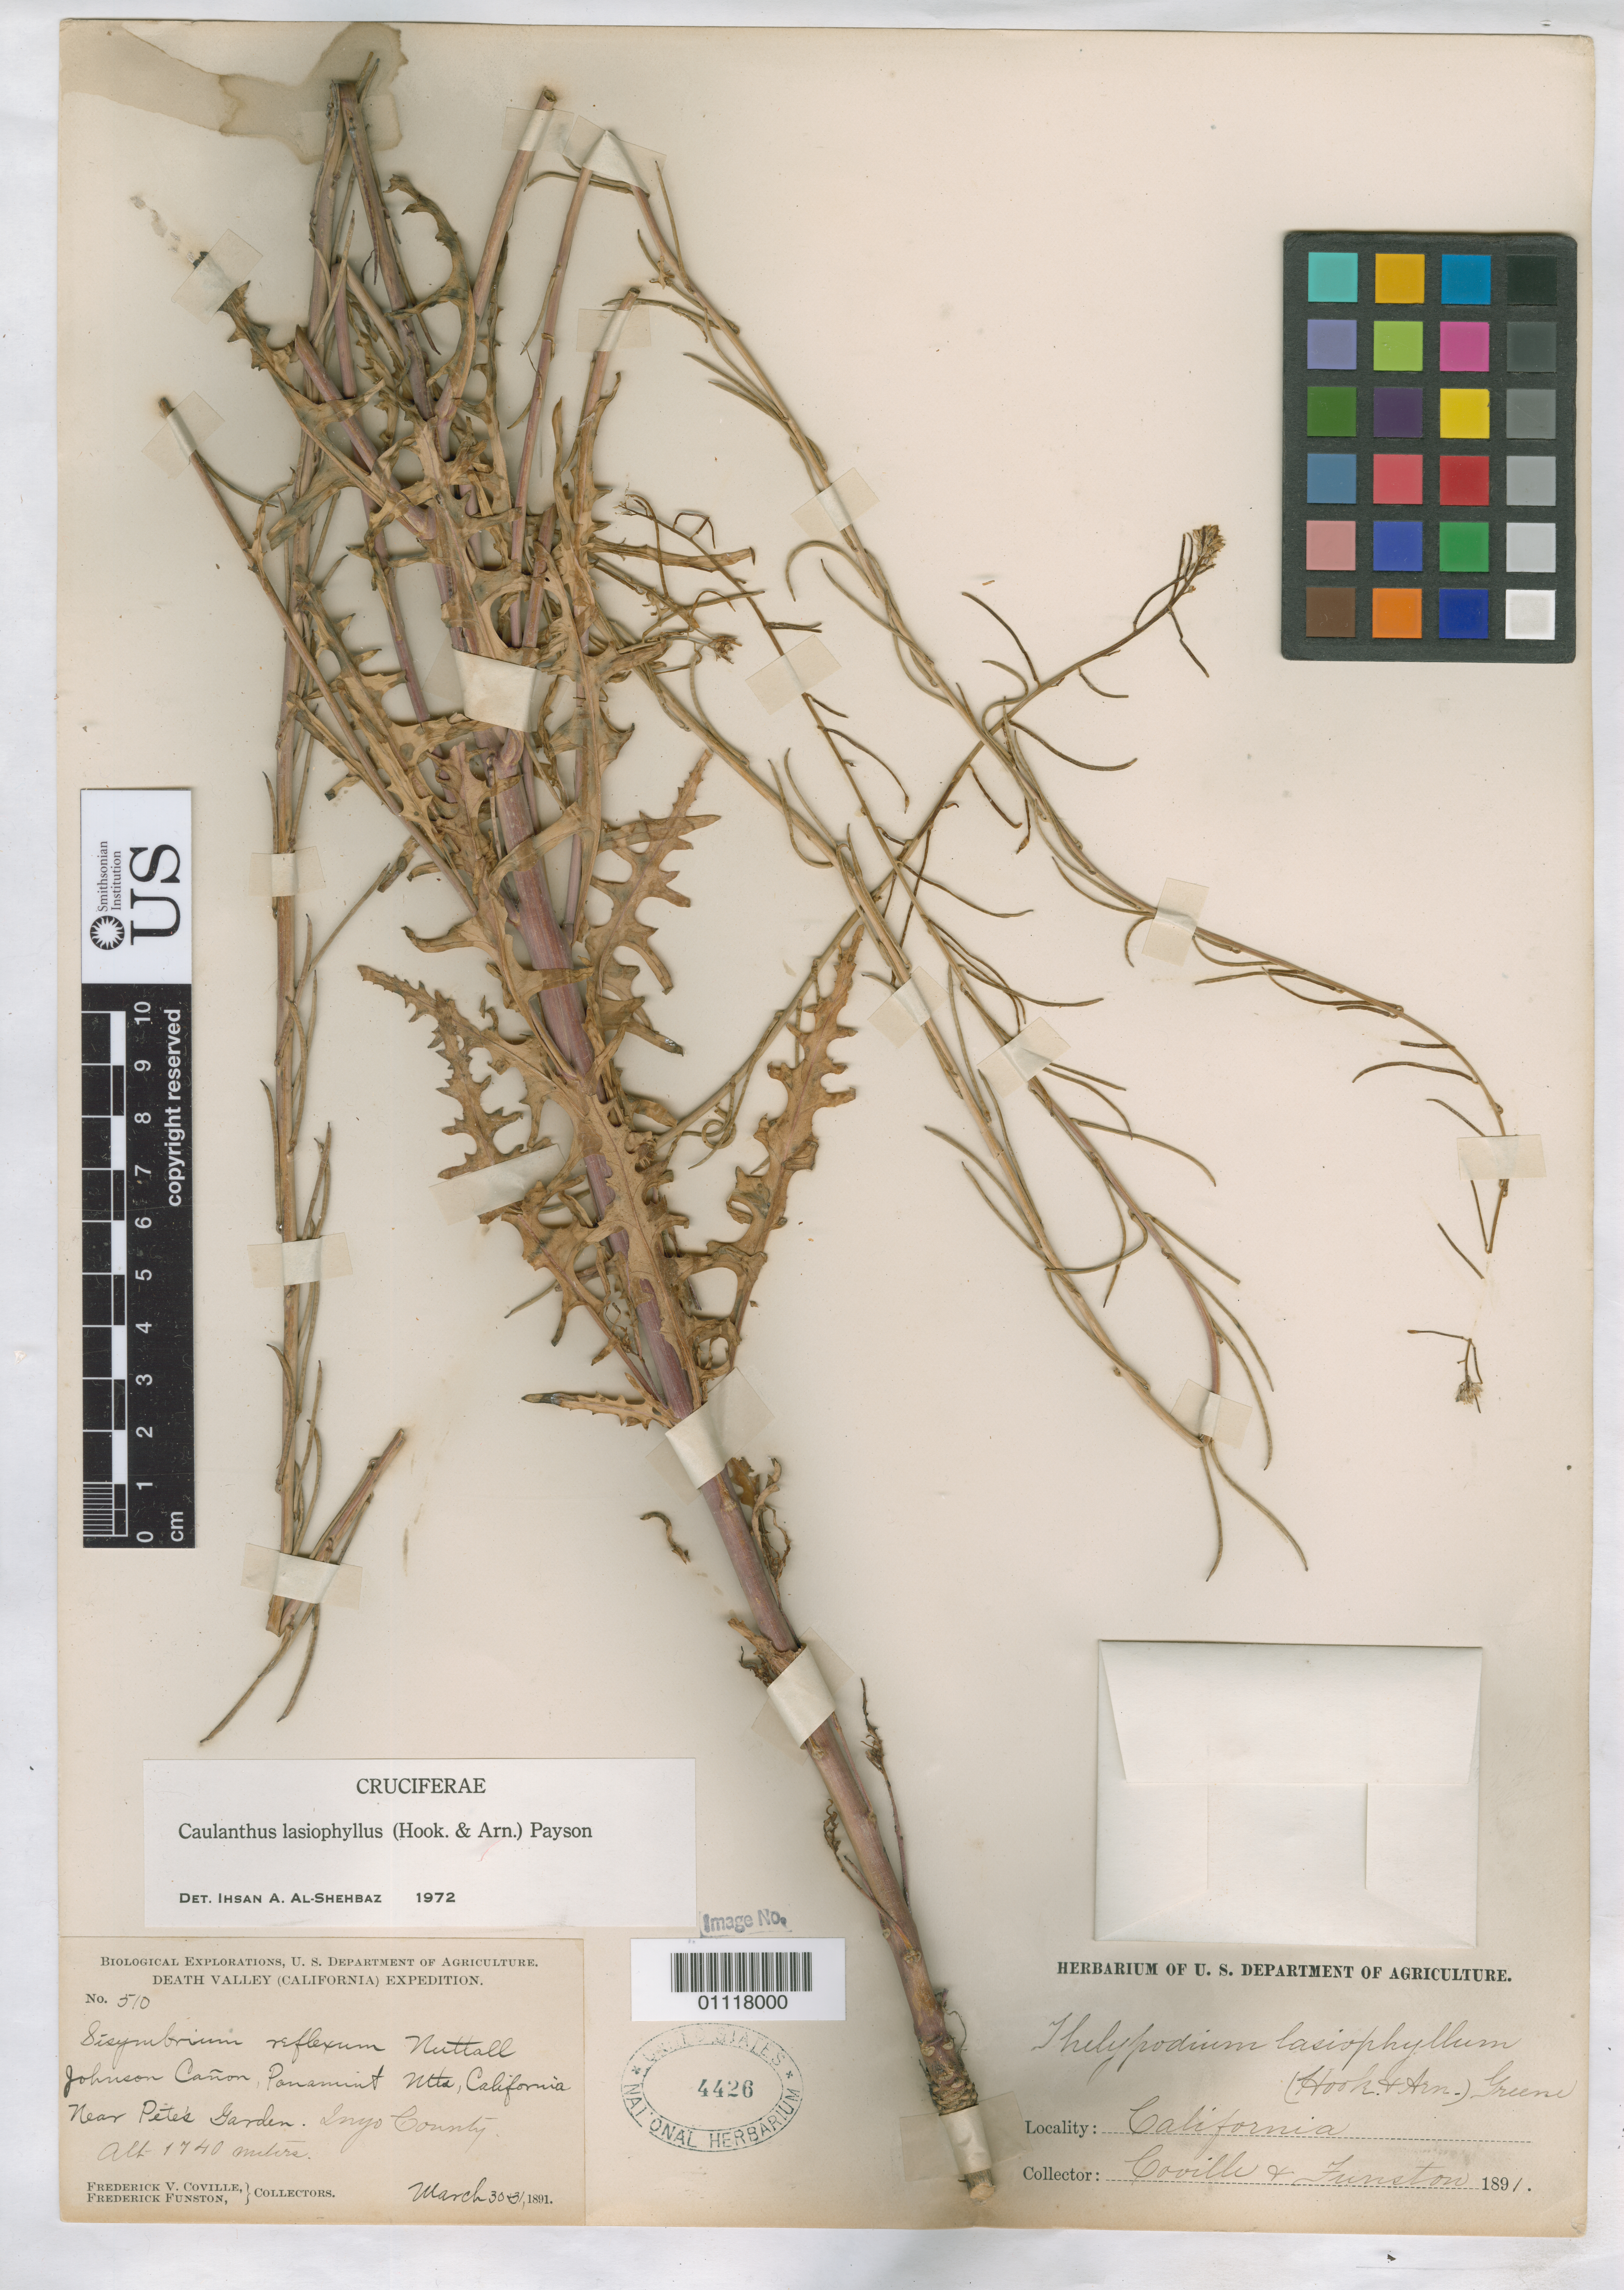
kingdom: Plantae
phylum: Tracheophyta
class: Magnoliopsida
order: Brassicales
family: Brassicaceae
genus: Caulanthus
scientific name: Caulanthus lasiophyllus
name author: (Hook. & Arn.) Payson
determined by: Al-Shehbaz, I. A., (MO), Missouri Botanical Garden (UNITED STATES)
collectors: F. V. Coville & F. Funston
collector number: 510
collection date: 1891-03-30/1891-03-31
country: United States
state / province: California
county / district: Inyo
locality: Johnson Canon, Panamint Mts., near Pete's Garden.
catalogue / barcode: US 4426